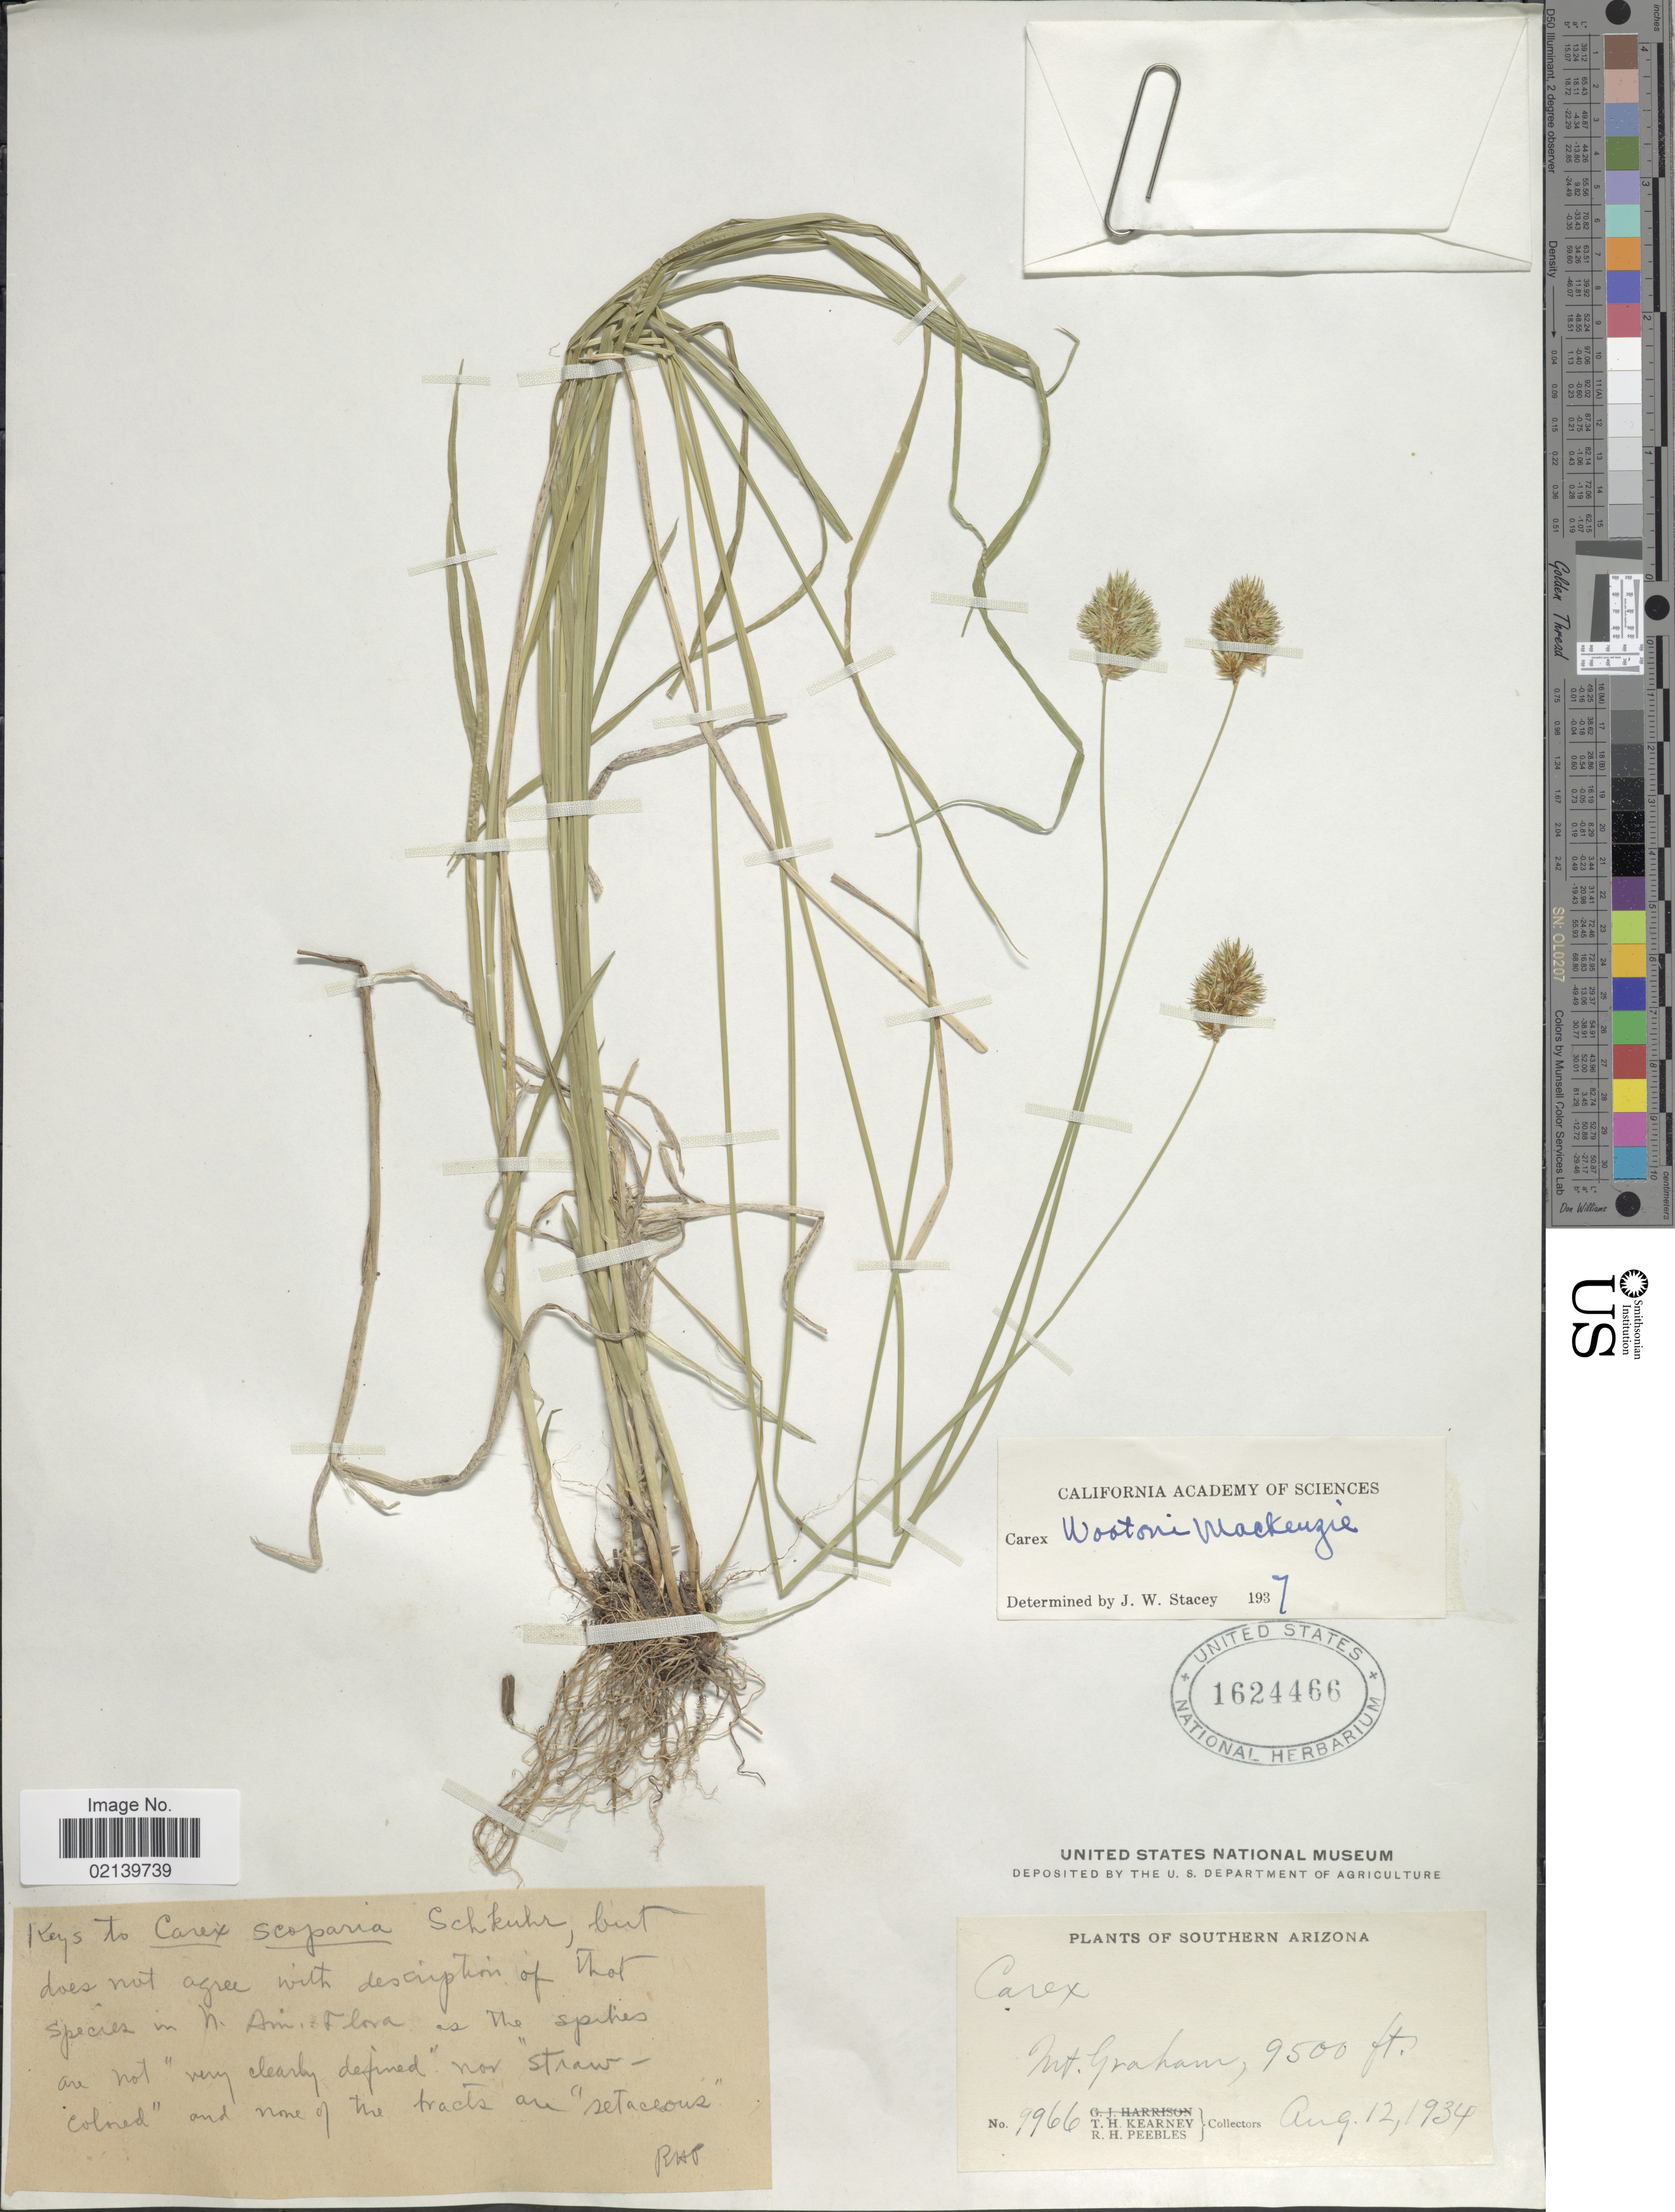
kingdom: Plantae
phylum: Tracheophyta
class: Liliopsida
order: Poales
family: Cyperaceae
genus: Carex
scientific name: Carex wootonii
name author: Mack.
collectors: T. H. Kearney & R. H. Peebles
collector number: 9966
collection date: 1934-08-12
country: United States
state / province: Arizona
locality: Southern Arizona. Mt. Graham.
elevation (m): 2896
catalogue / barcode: US 1624466